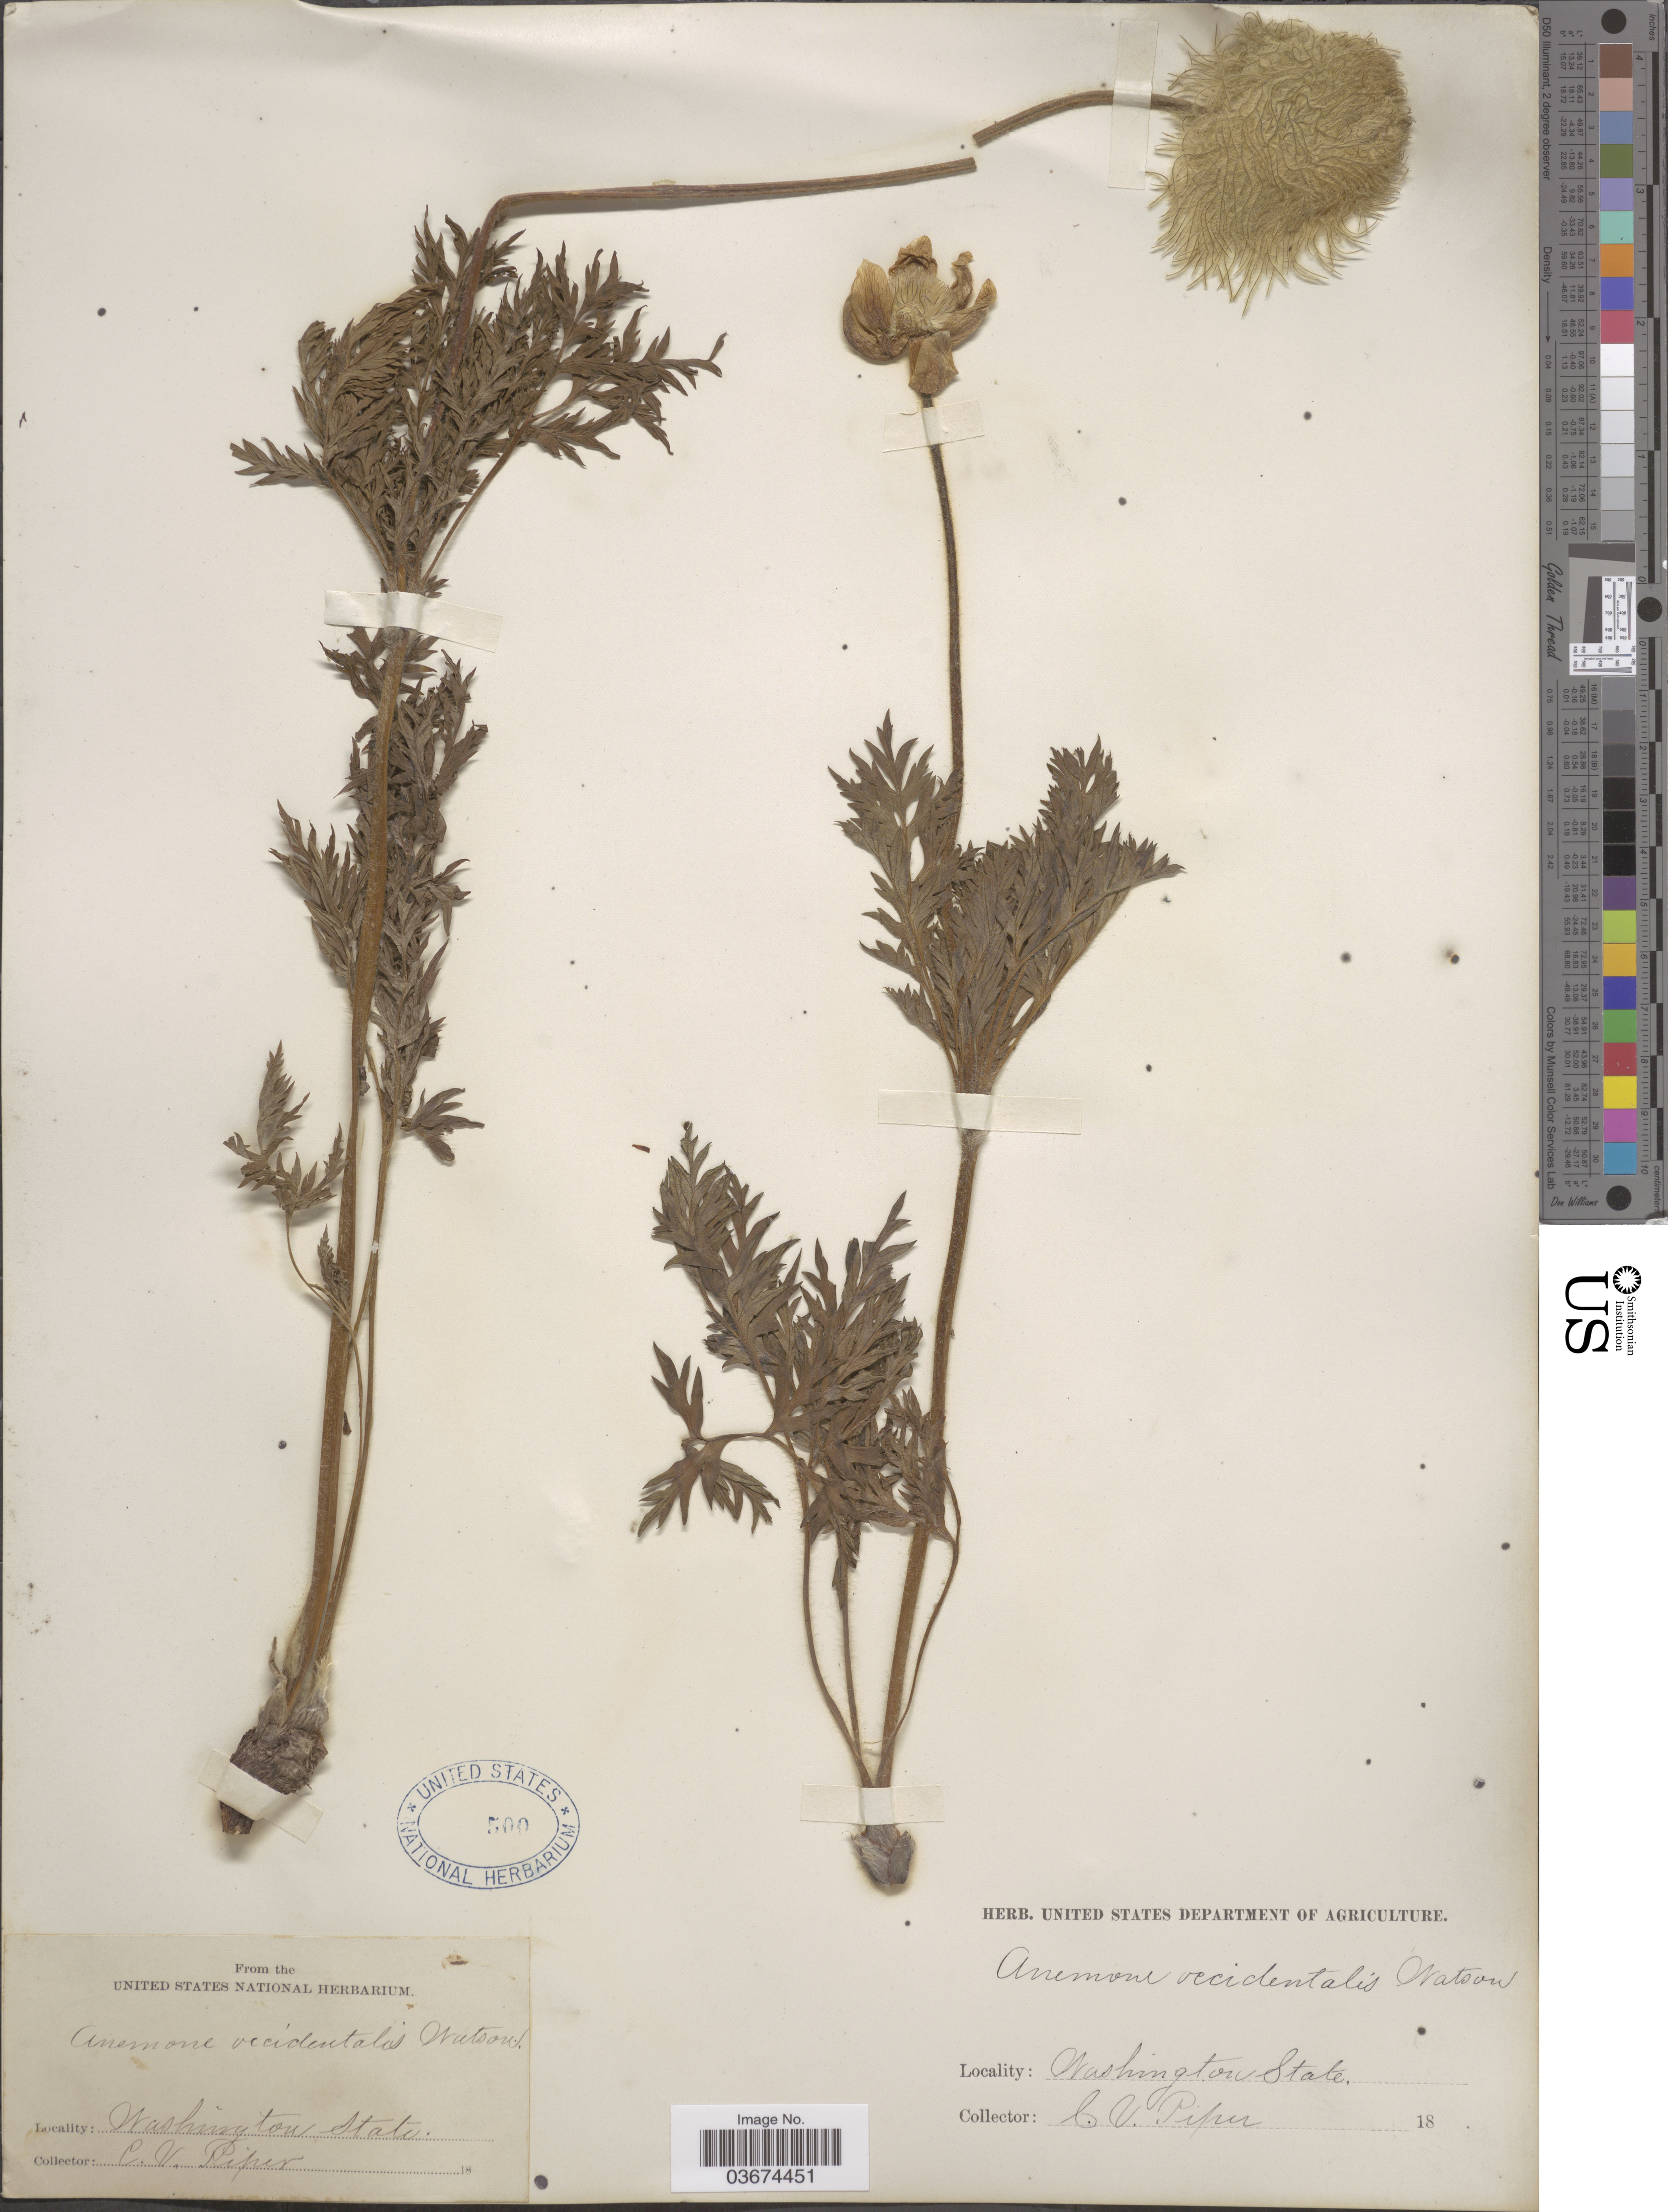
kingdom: Plantae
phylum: Tracheophyta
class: Magnoliopsida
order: Ranunculales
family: Ranunculaceae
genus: Pulsatilla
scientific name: Pulsatilla occidentalis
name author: (S. Watson) Freyn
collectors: C. V. Piper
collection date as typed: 18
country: United States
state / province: Washington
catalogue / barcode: US 500